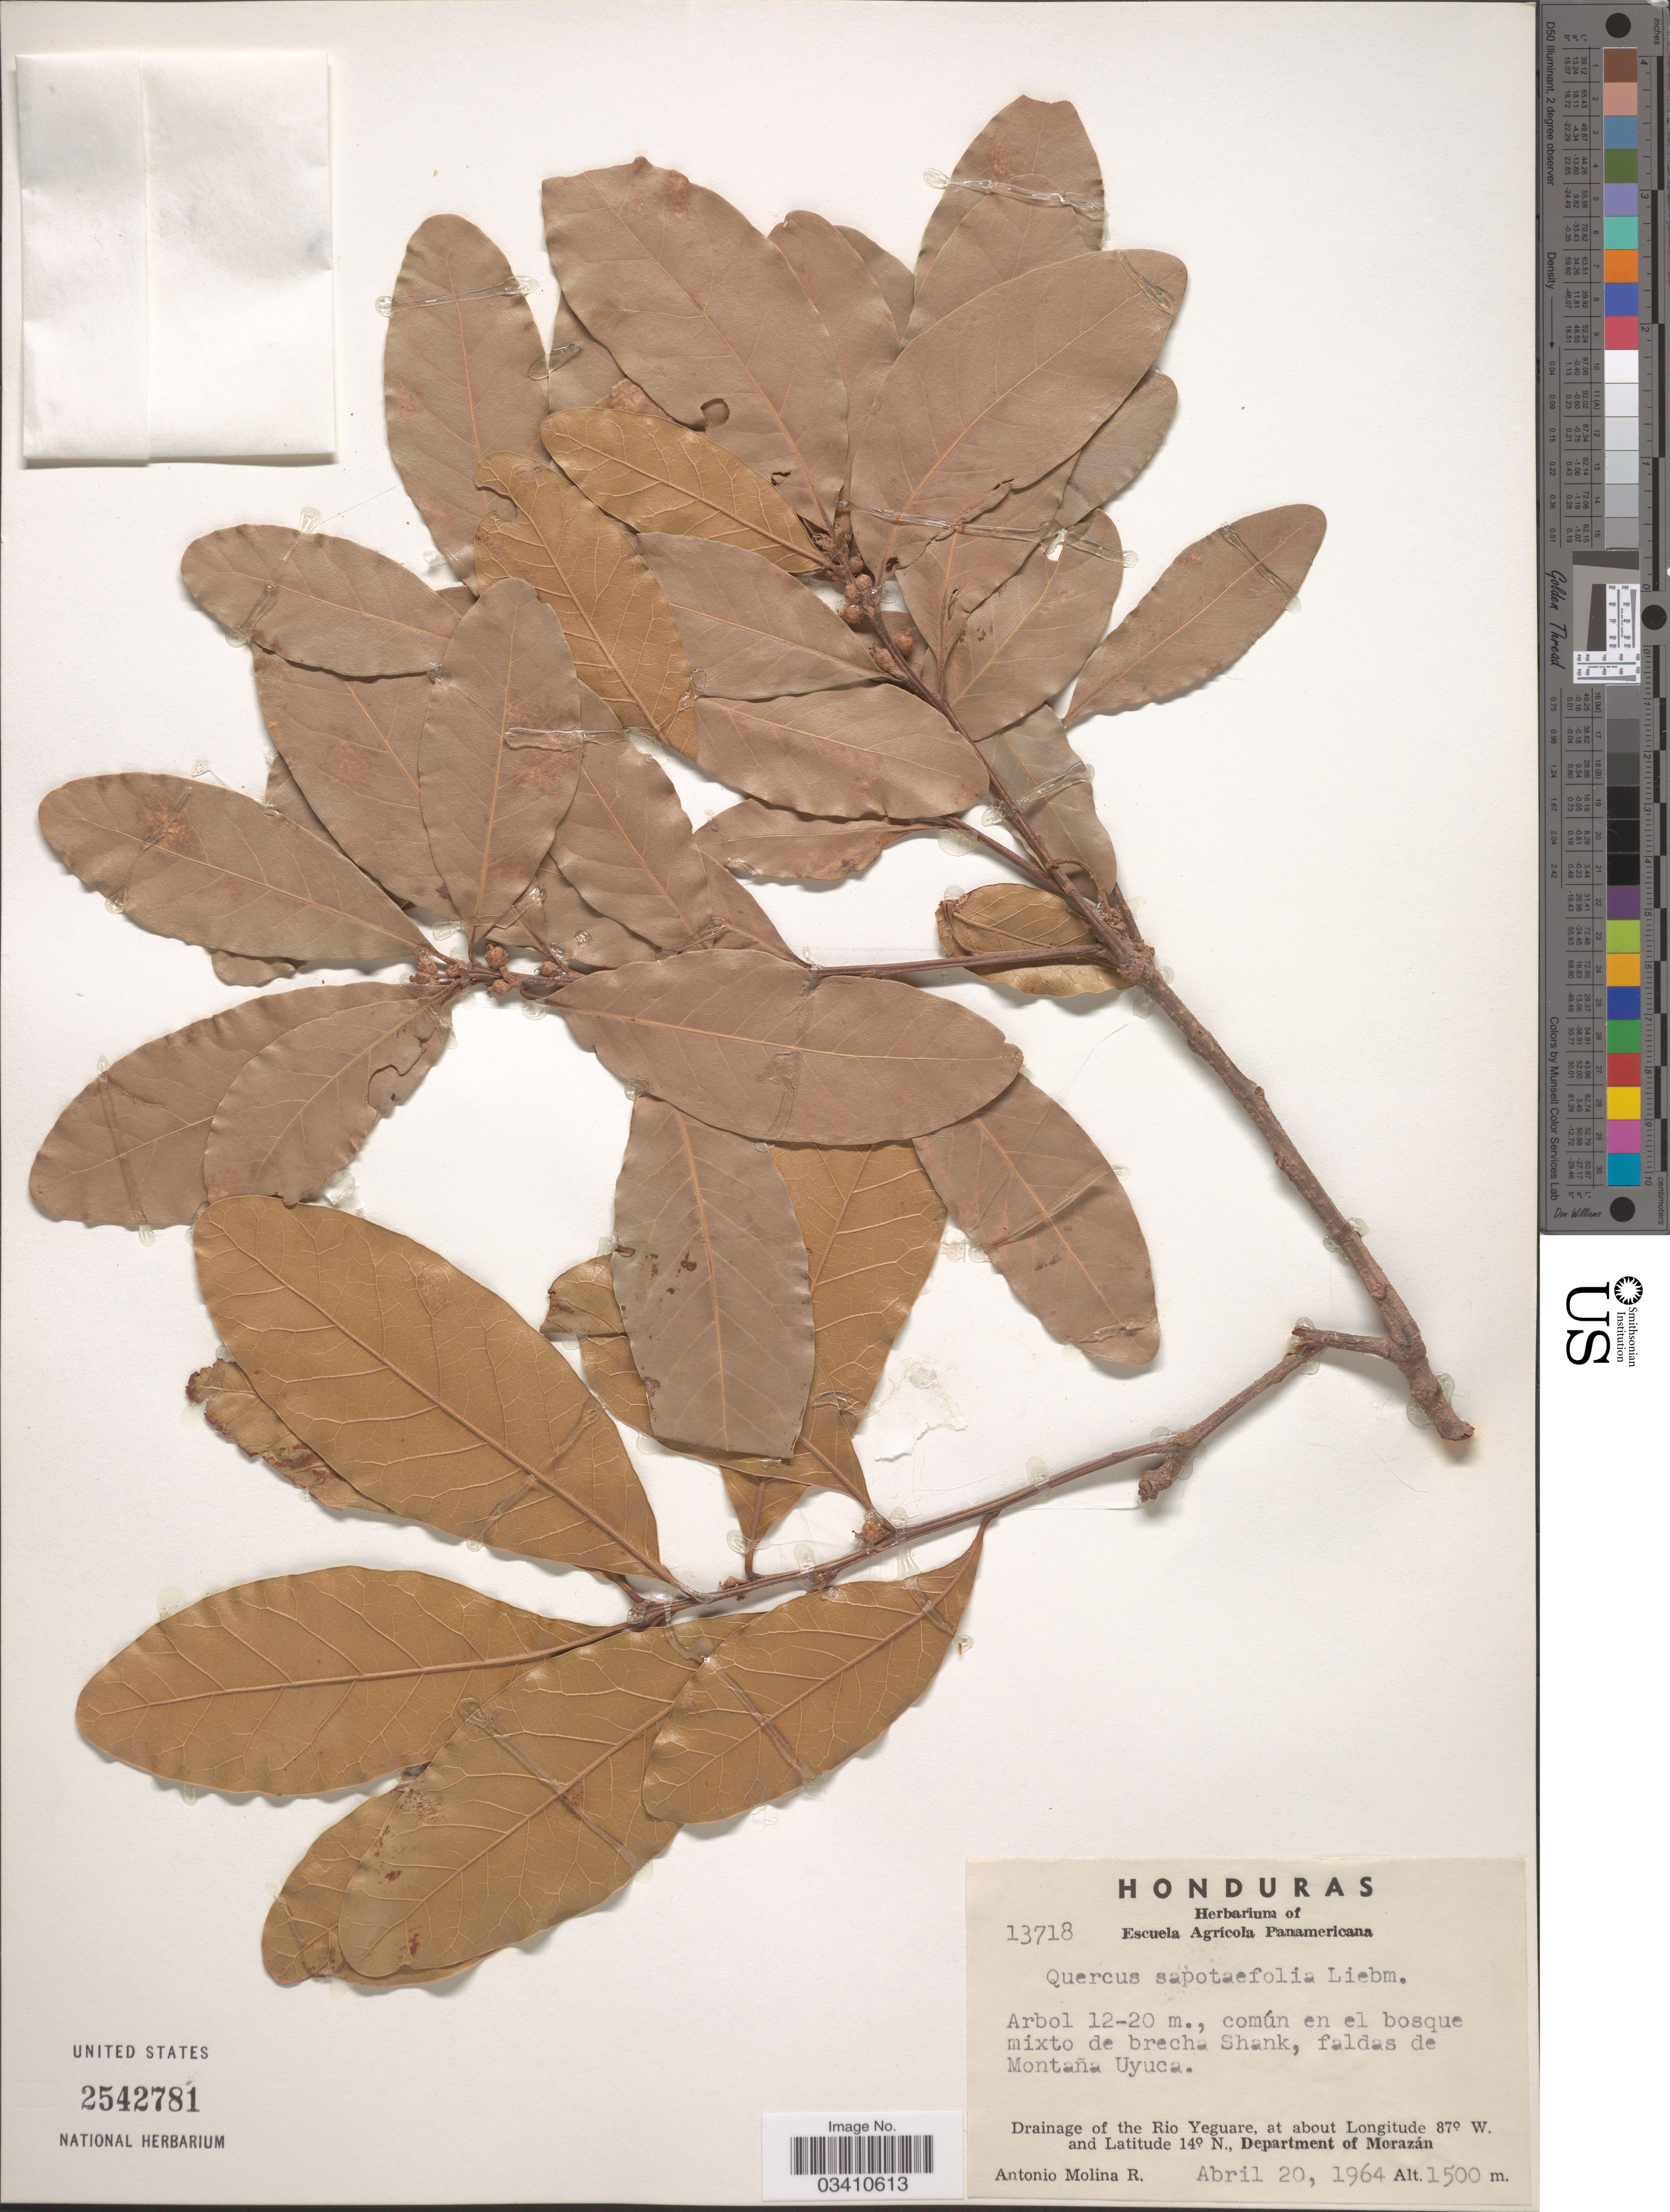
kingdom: Plantae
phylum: Tracheophyta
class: Magnoliopsida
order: Fagales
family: Fagaceae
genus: Quercus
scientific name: Quercus sapotaefolia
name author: Liebm.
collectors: A. Molina R.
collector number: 13718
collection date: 1964-04-20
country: Honduras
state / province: Fco. Morazán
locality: Común en el bosque mixto de brecha Shank, faldas de Montaña Uyuca. Drainage of the Rio Yeguare, Department of Morazán.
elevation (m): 1500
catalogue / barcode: US 2542781